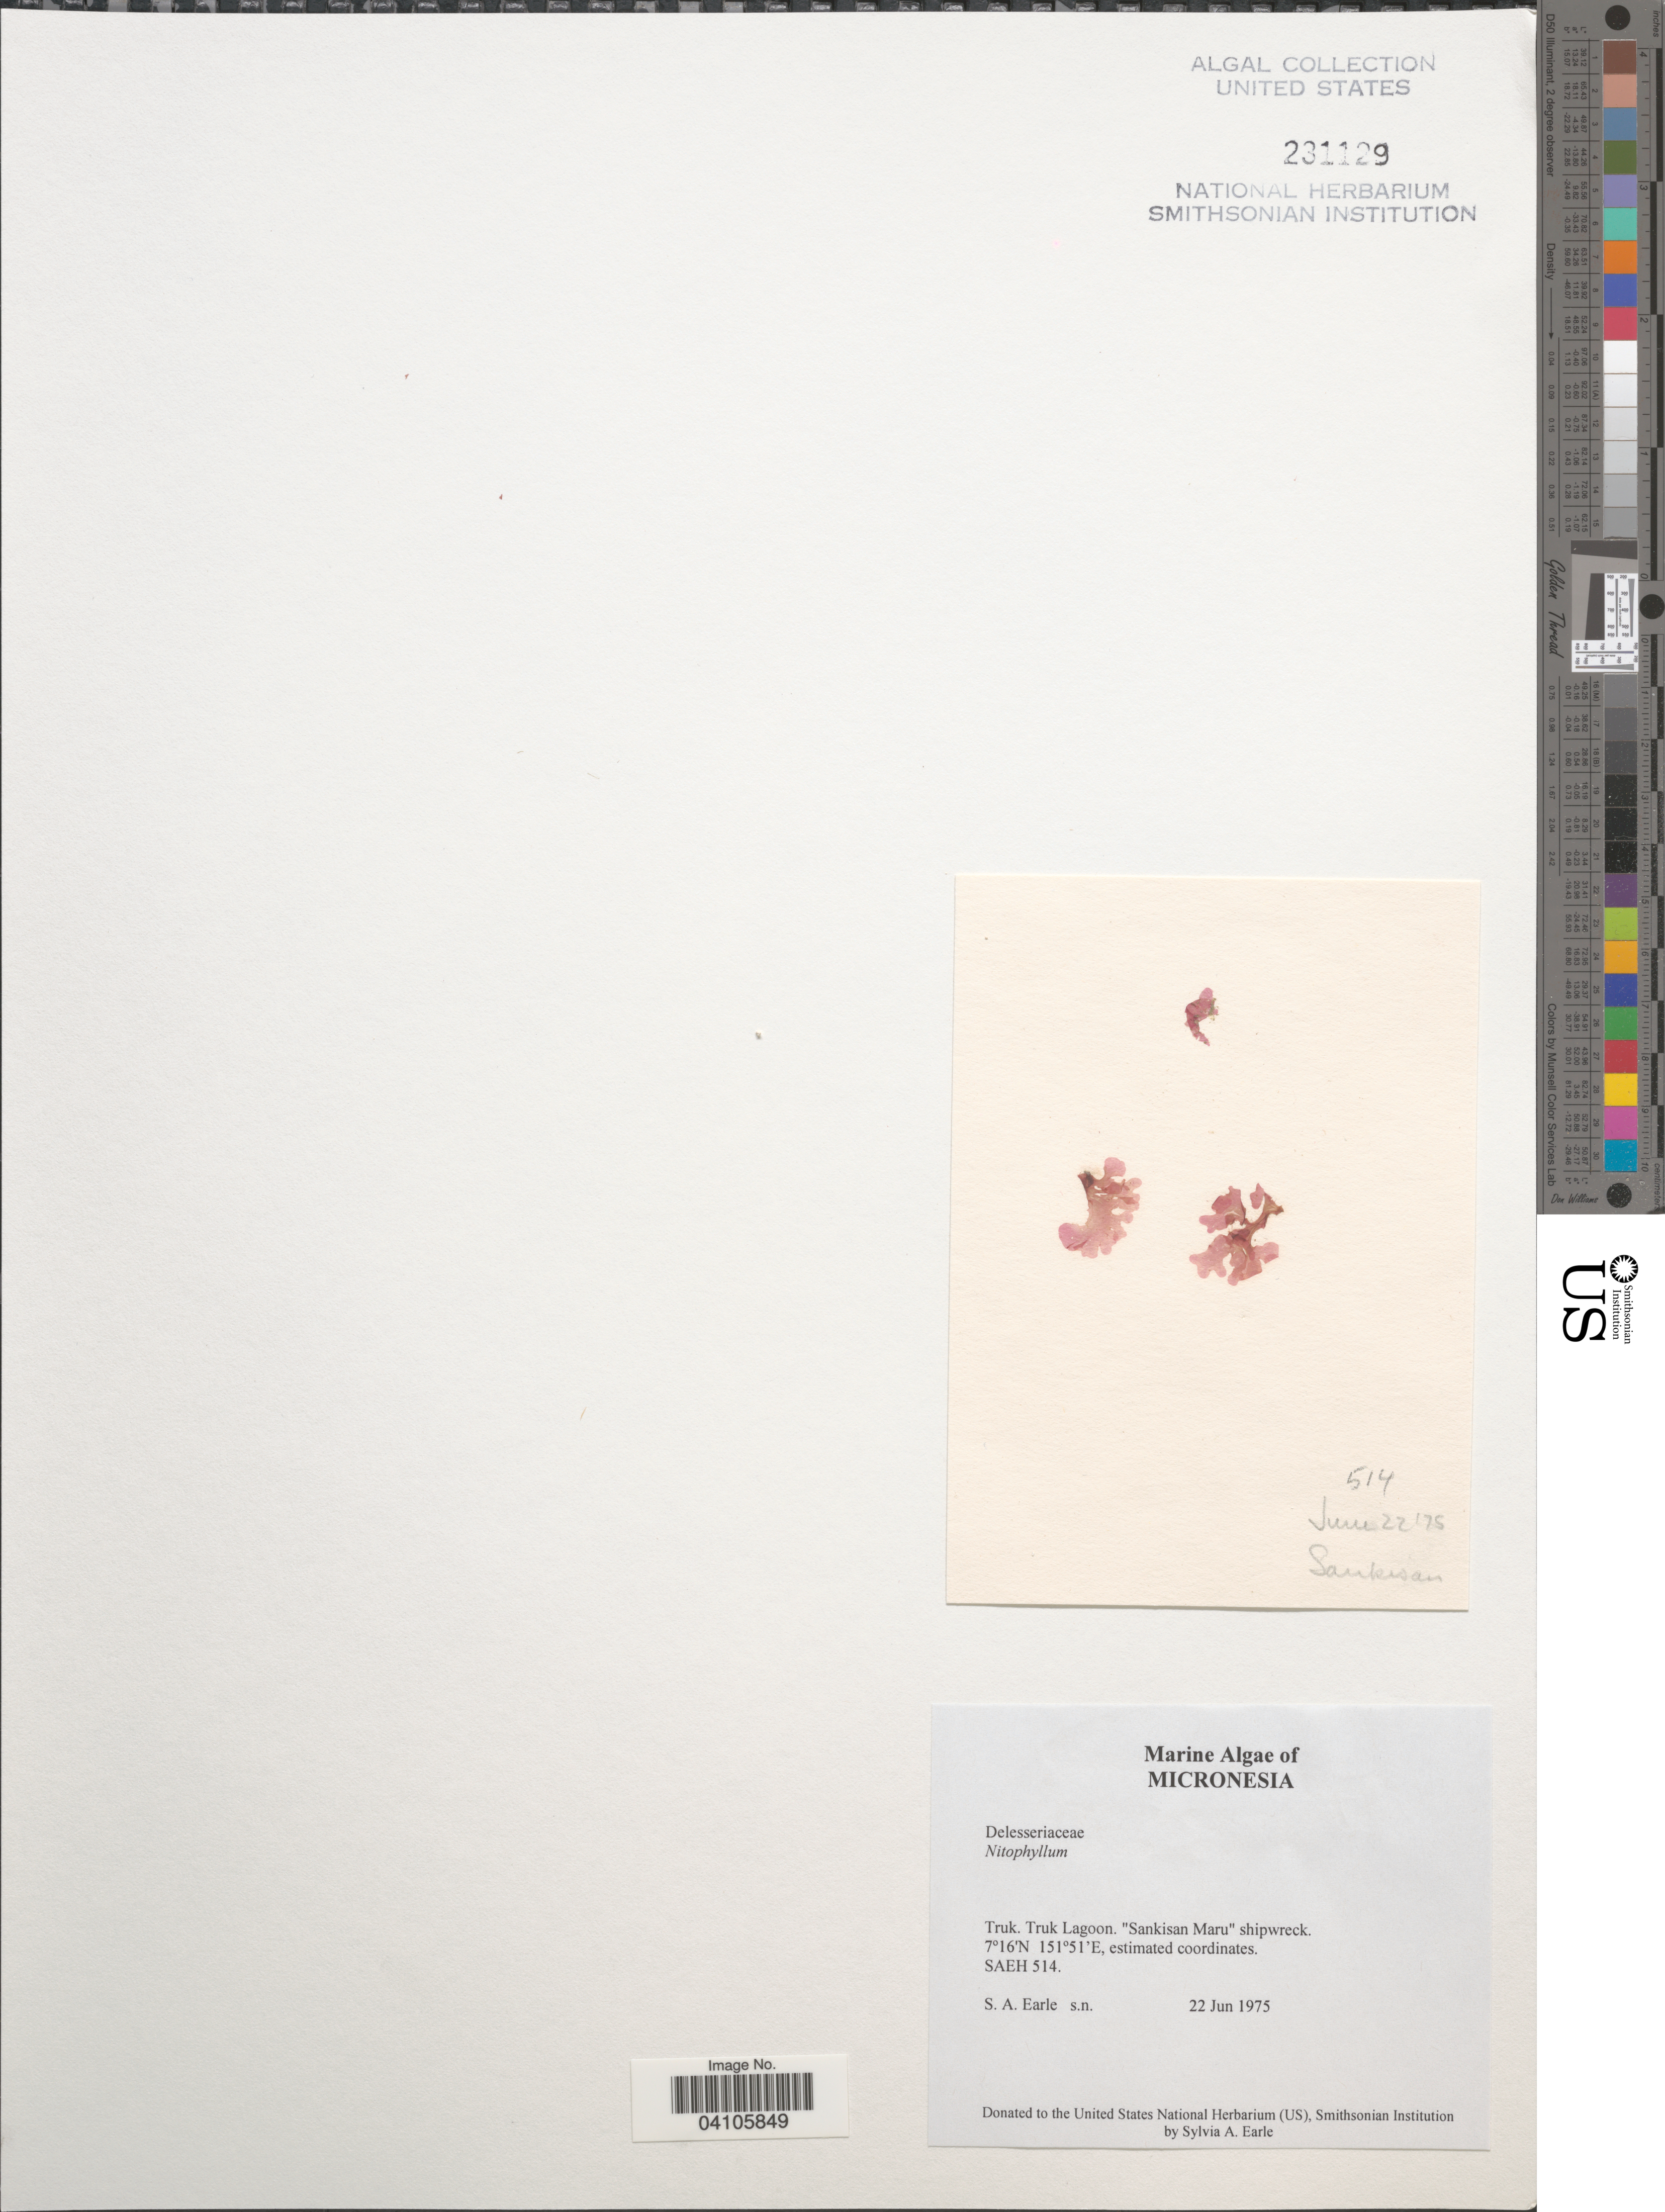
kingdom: Plantae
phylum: Rhodophyta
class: Florideophyceae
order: Ceramiales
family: Delesseriaceae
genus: Nitophyllum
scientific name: Nitophyllum sp.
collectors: S. A. Earle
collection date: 1975-06-22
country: Micronesia, Federated States of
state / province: Truk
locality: Truk Lagoon. "Sankisan Maru" shipwreck.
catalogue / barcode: US 231129